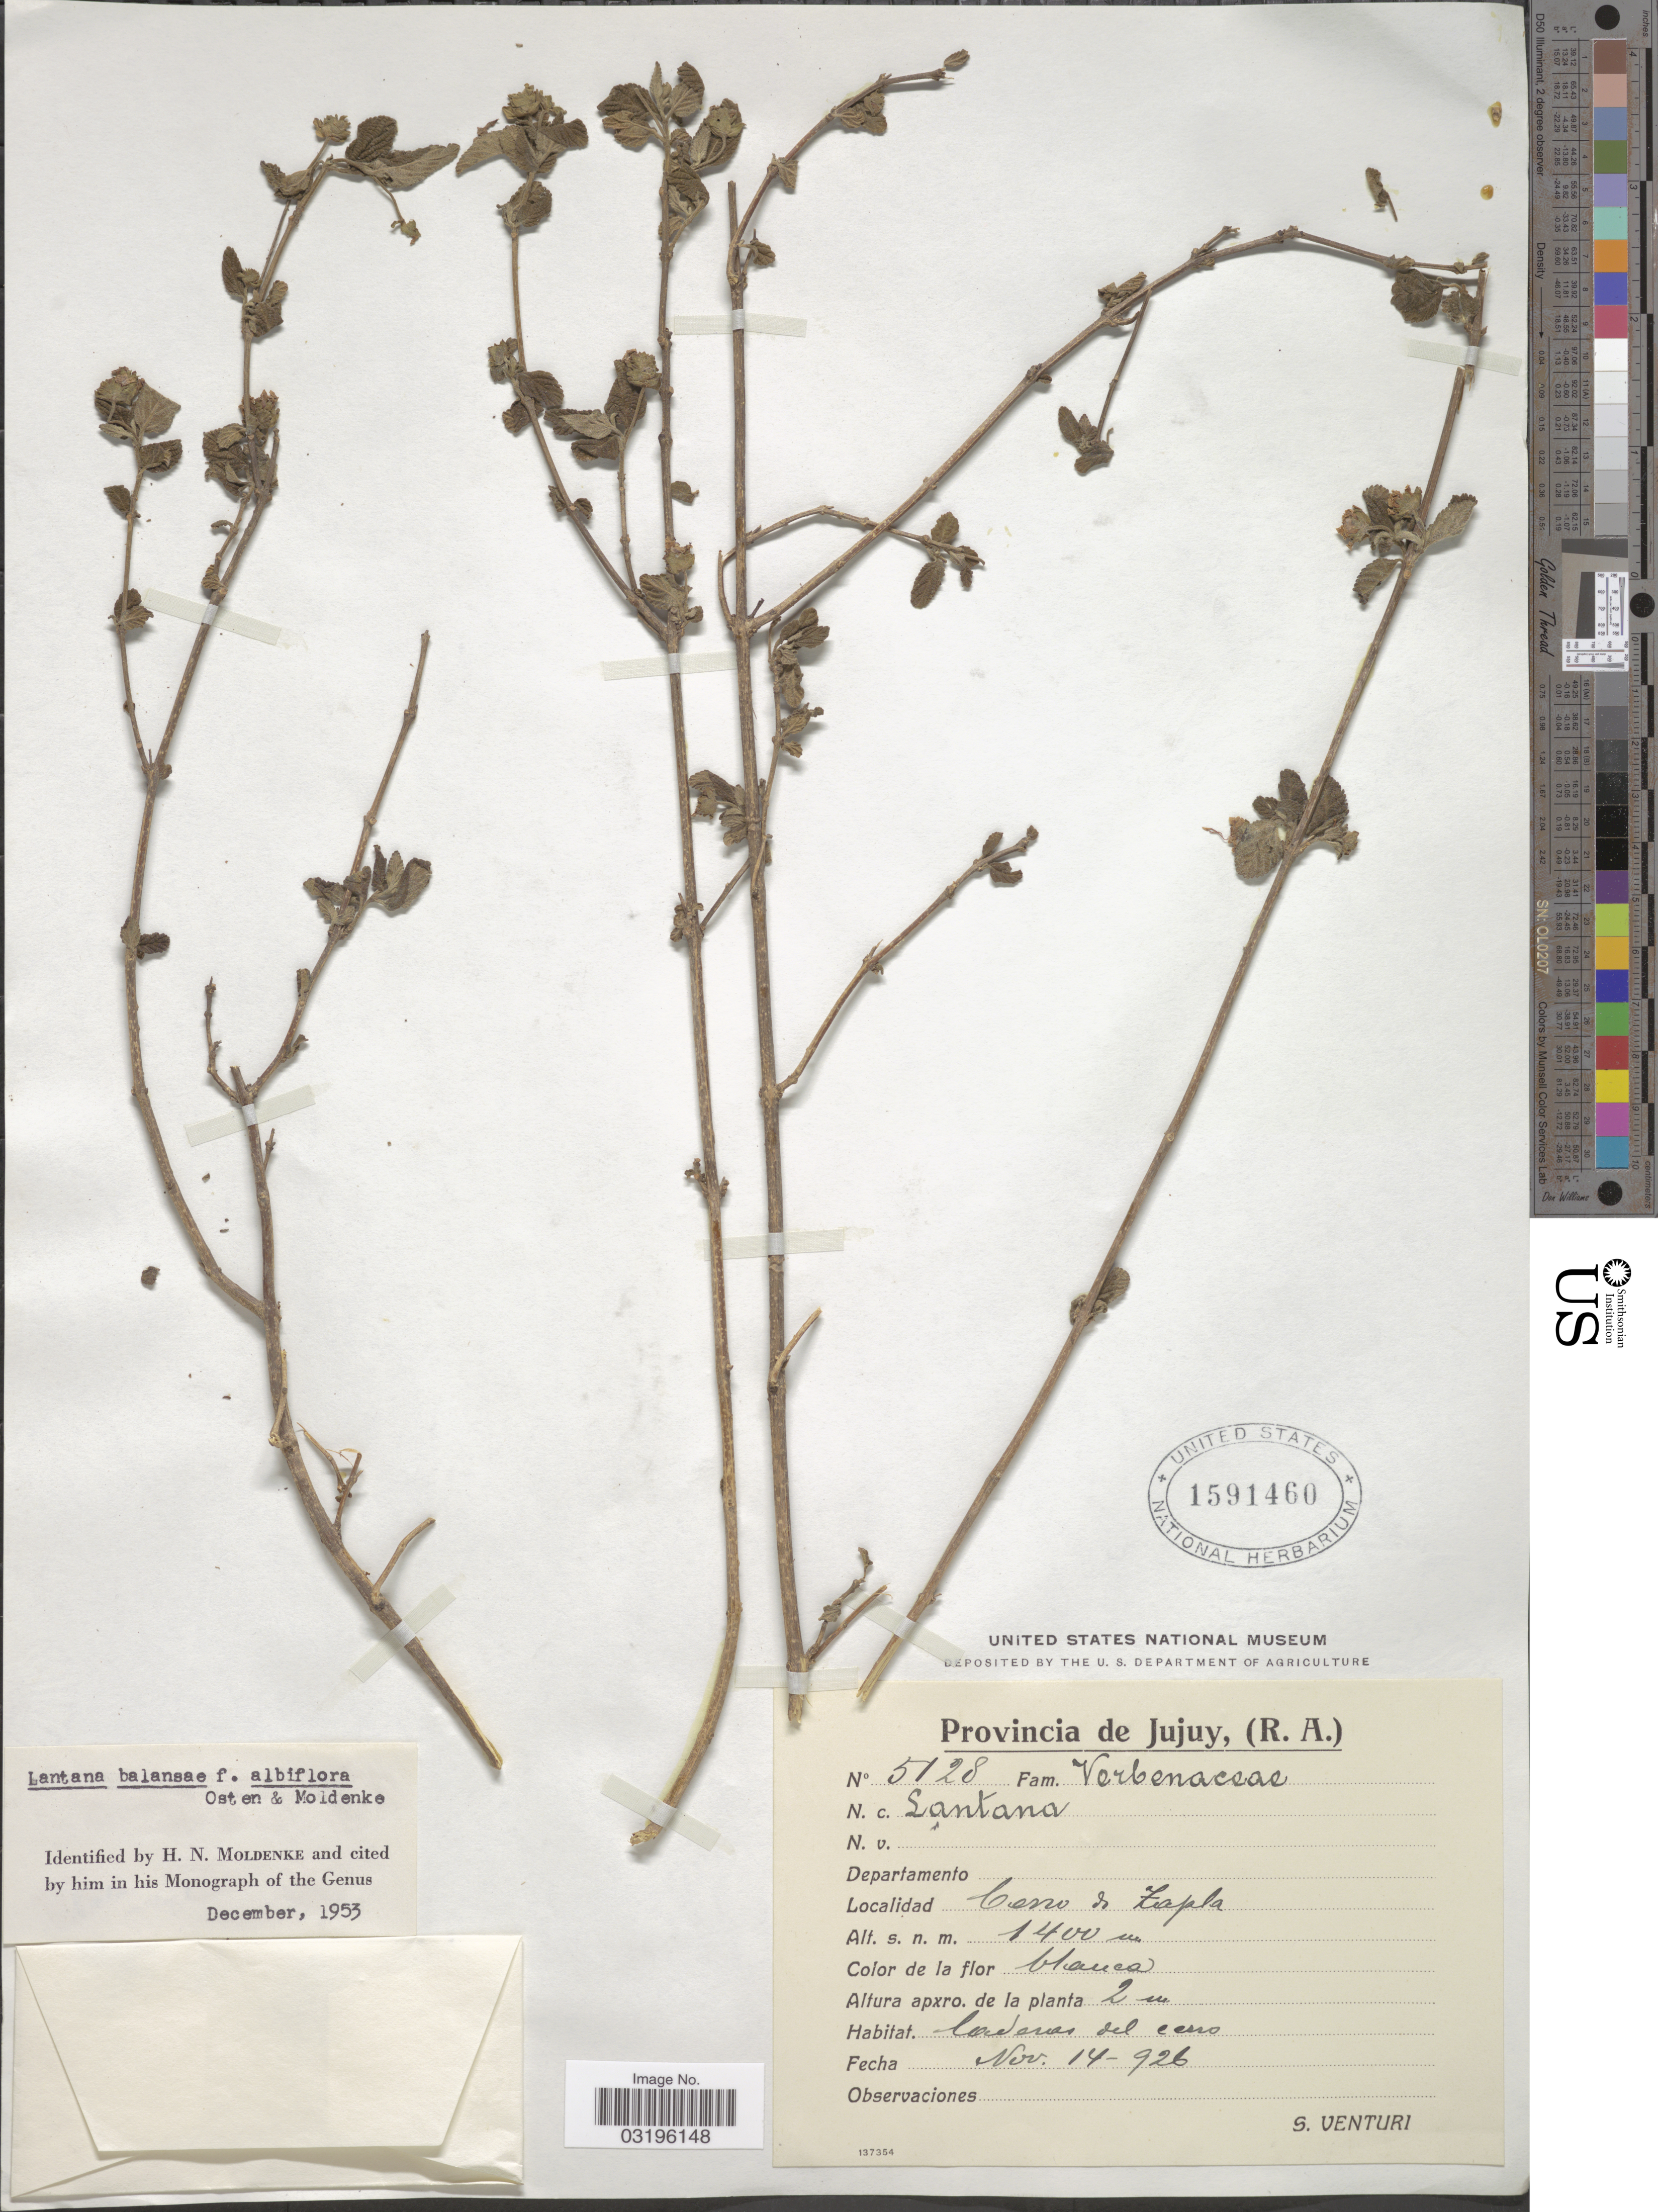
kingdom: Plantae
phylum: Tracheophyta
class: Magnoliopsida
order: Lamiales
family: Verbenaceae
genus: Lantana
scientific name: Lantana balansae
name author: Briq.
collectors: S. Venturi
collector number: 5128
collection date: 1926-11-14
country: Argentina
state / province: Jujuy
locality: Cerro de Zapla.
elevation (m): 1400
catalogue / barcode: US 1591460